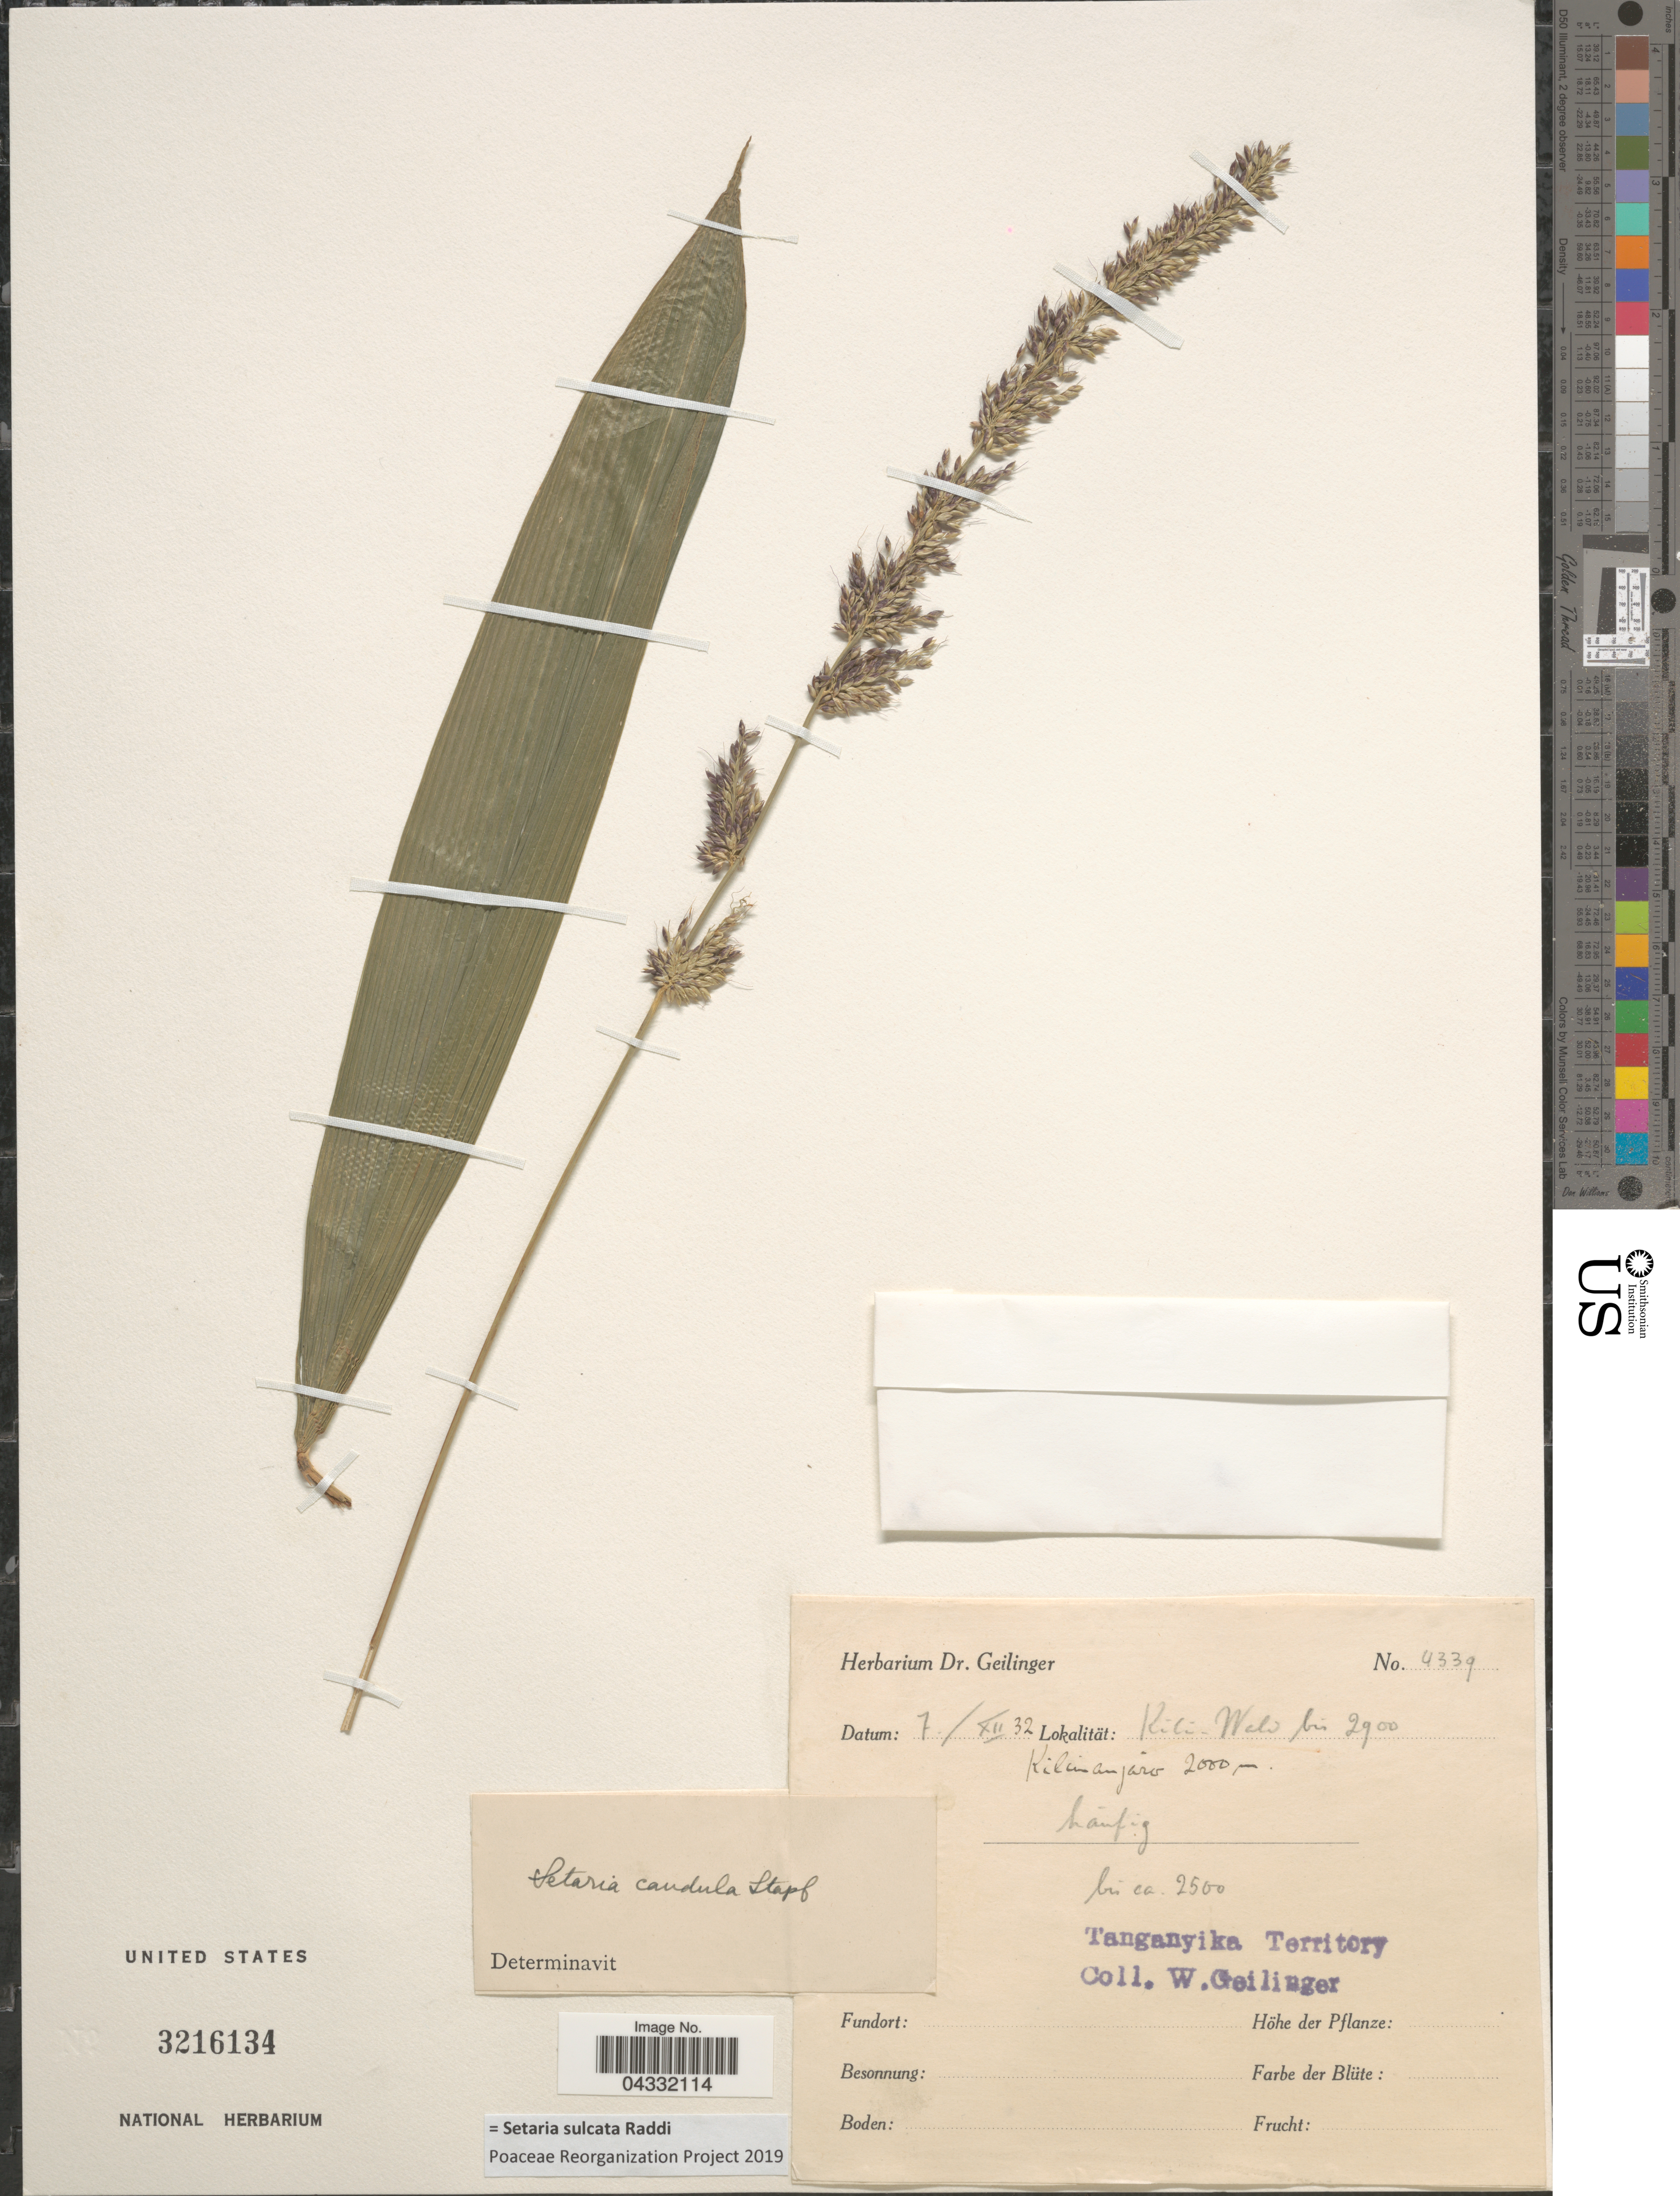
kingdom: Plantae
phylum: Tracheophyta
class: Liliopsida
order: Poales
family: Poaceae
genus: Setaria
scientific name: Setaria sulcata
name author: Raddi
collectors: W. Geilinger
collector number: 4339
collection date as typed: Transcribed d/m/y: 7/12/32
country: Tanzania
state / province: Kilimanjaro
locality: Kili-Welo. Kilimanjaro. Tanganyika Territory.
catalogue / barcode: US 3216134